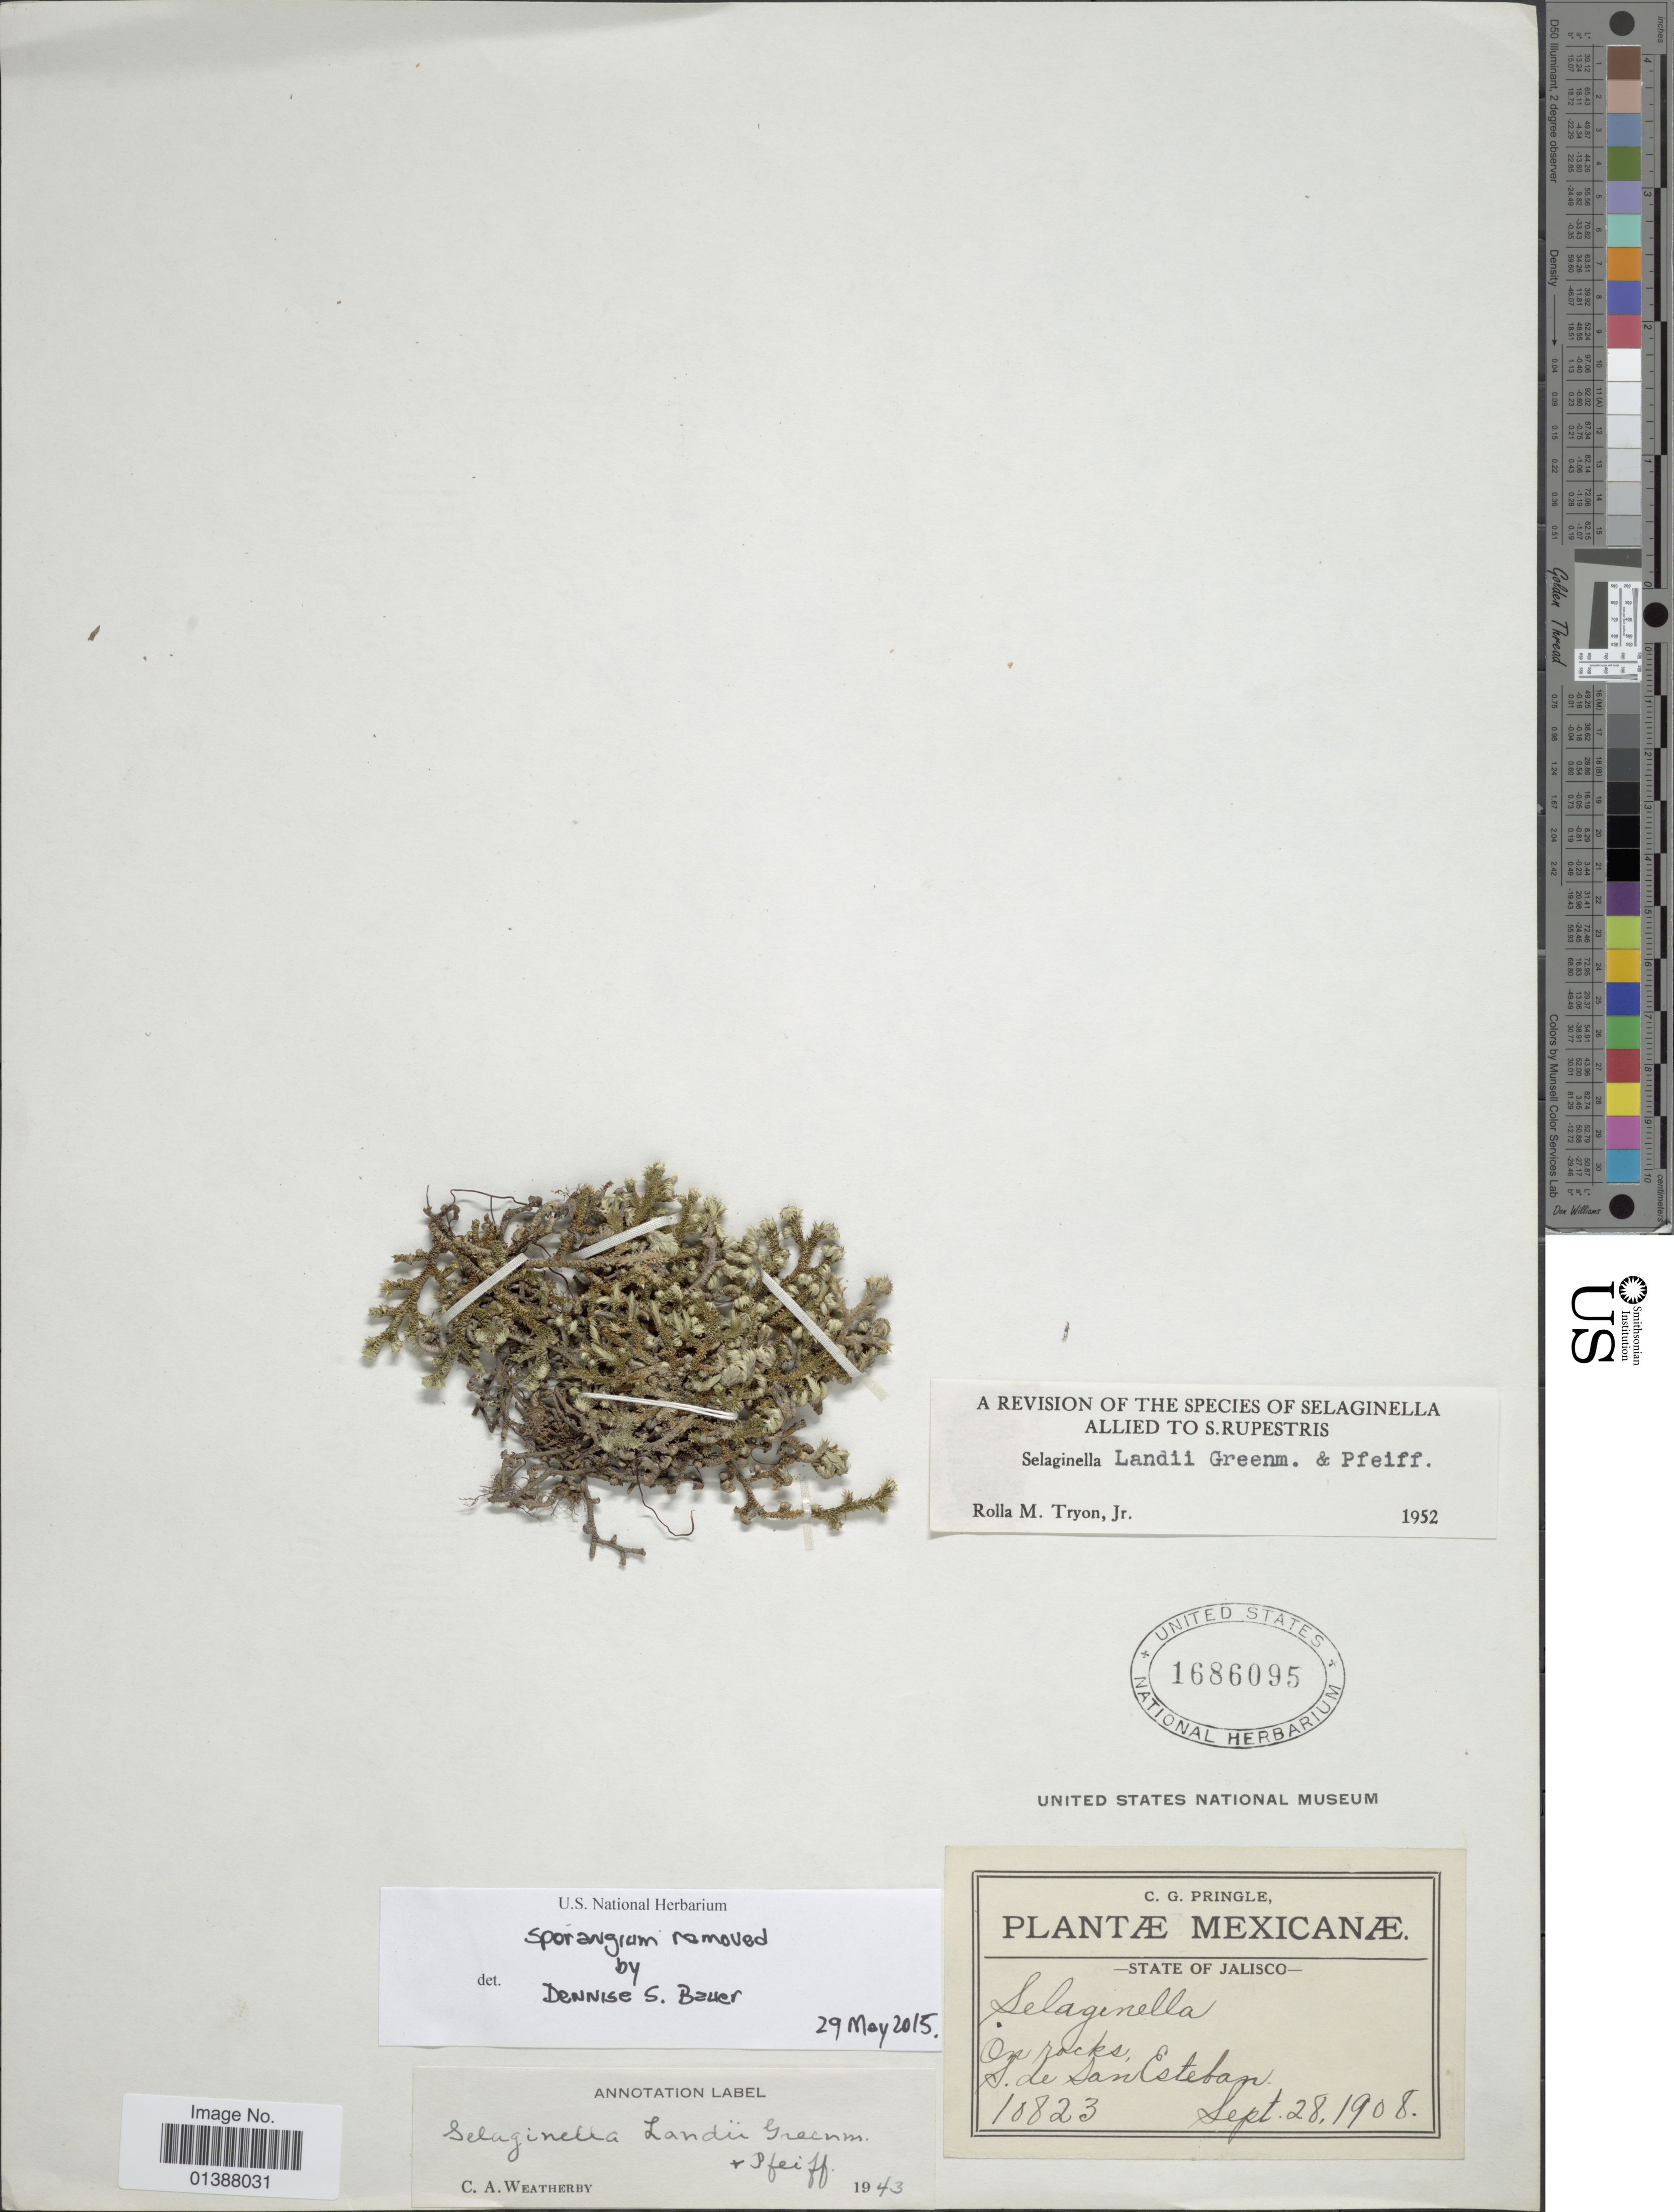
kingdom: Plantae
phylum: Tracheophyta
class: Lycopodiopsida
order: Selaginellales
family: Selaginellaceae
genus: Selaginella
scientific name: Selaginella landii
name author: Greenm. & N. Pfeiff.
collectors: C. G. Pringle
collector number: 10823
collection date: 1908-09-28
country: Mexico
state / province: Jalisco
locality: On rocks, S. de San Esteban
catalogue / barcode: US 1686095